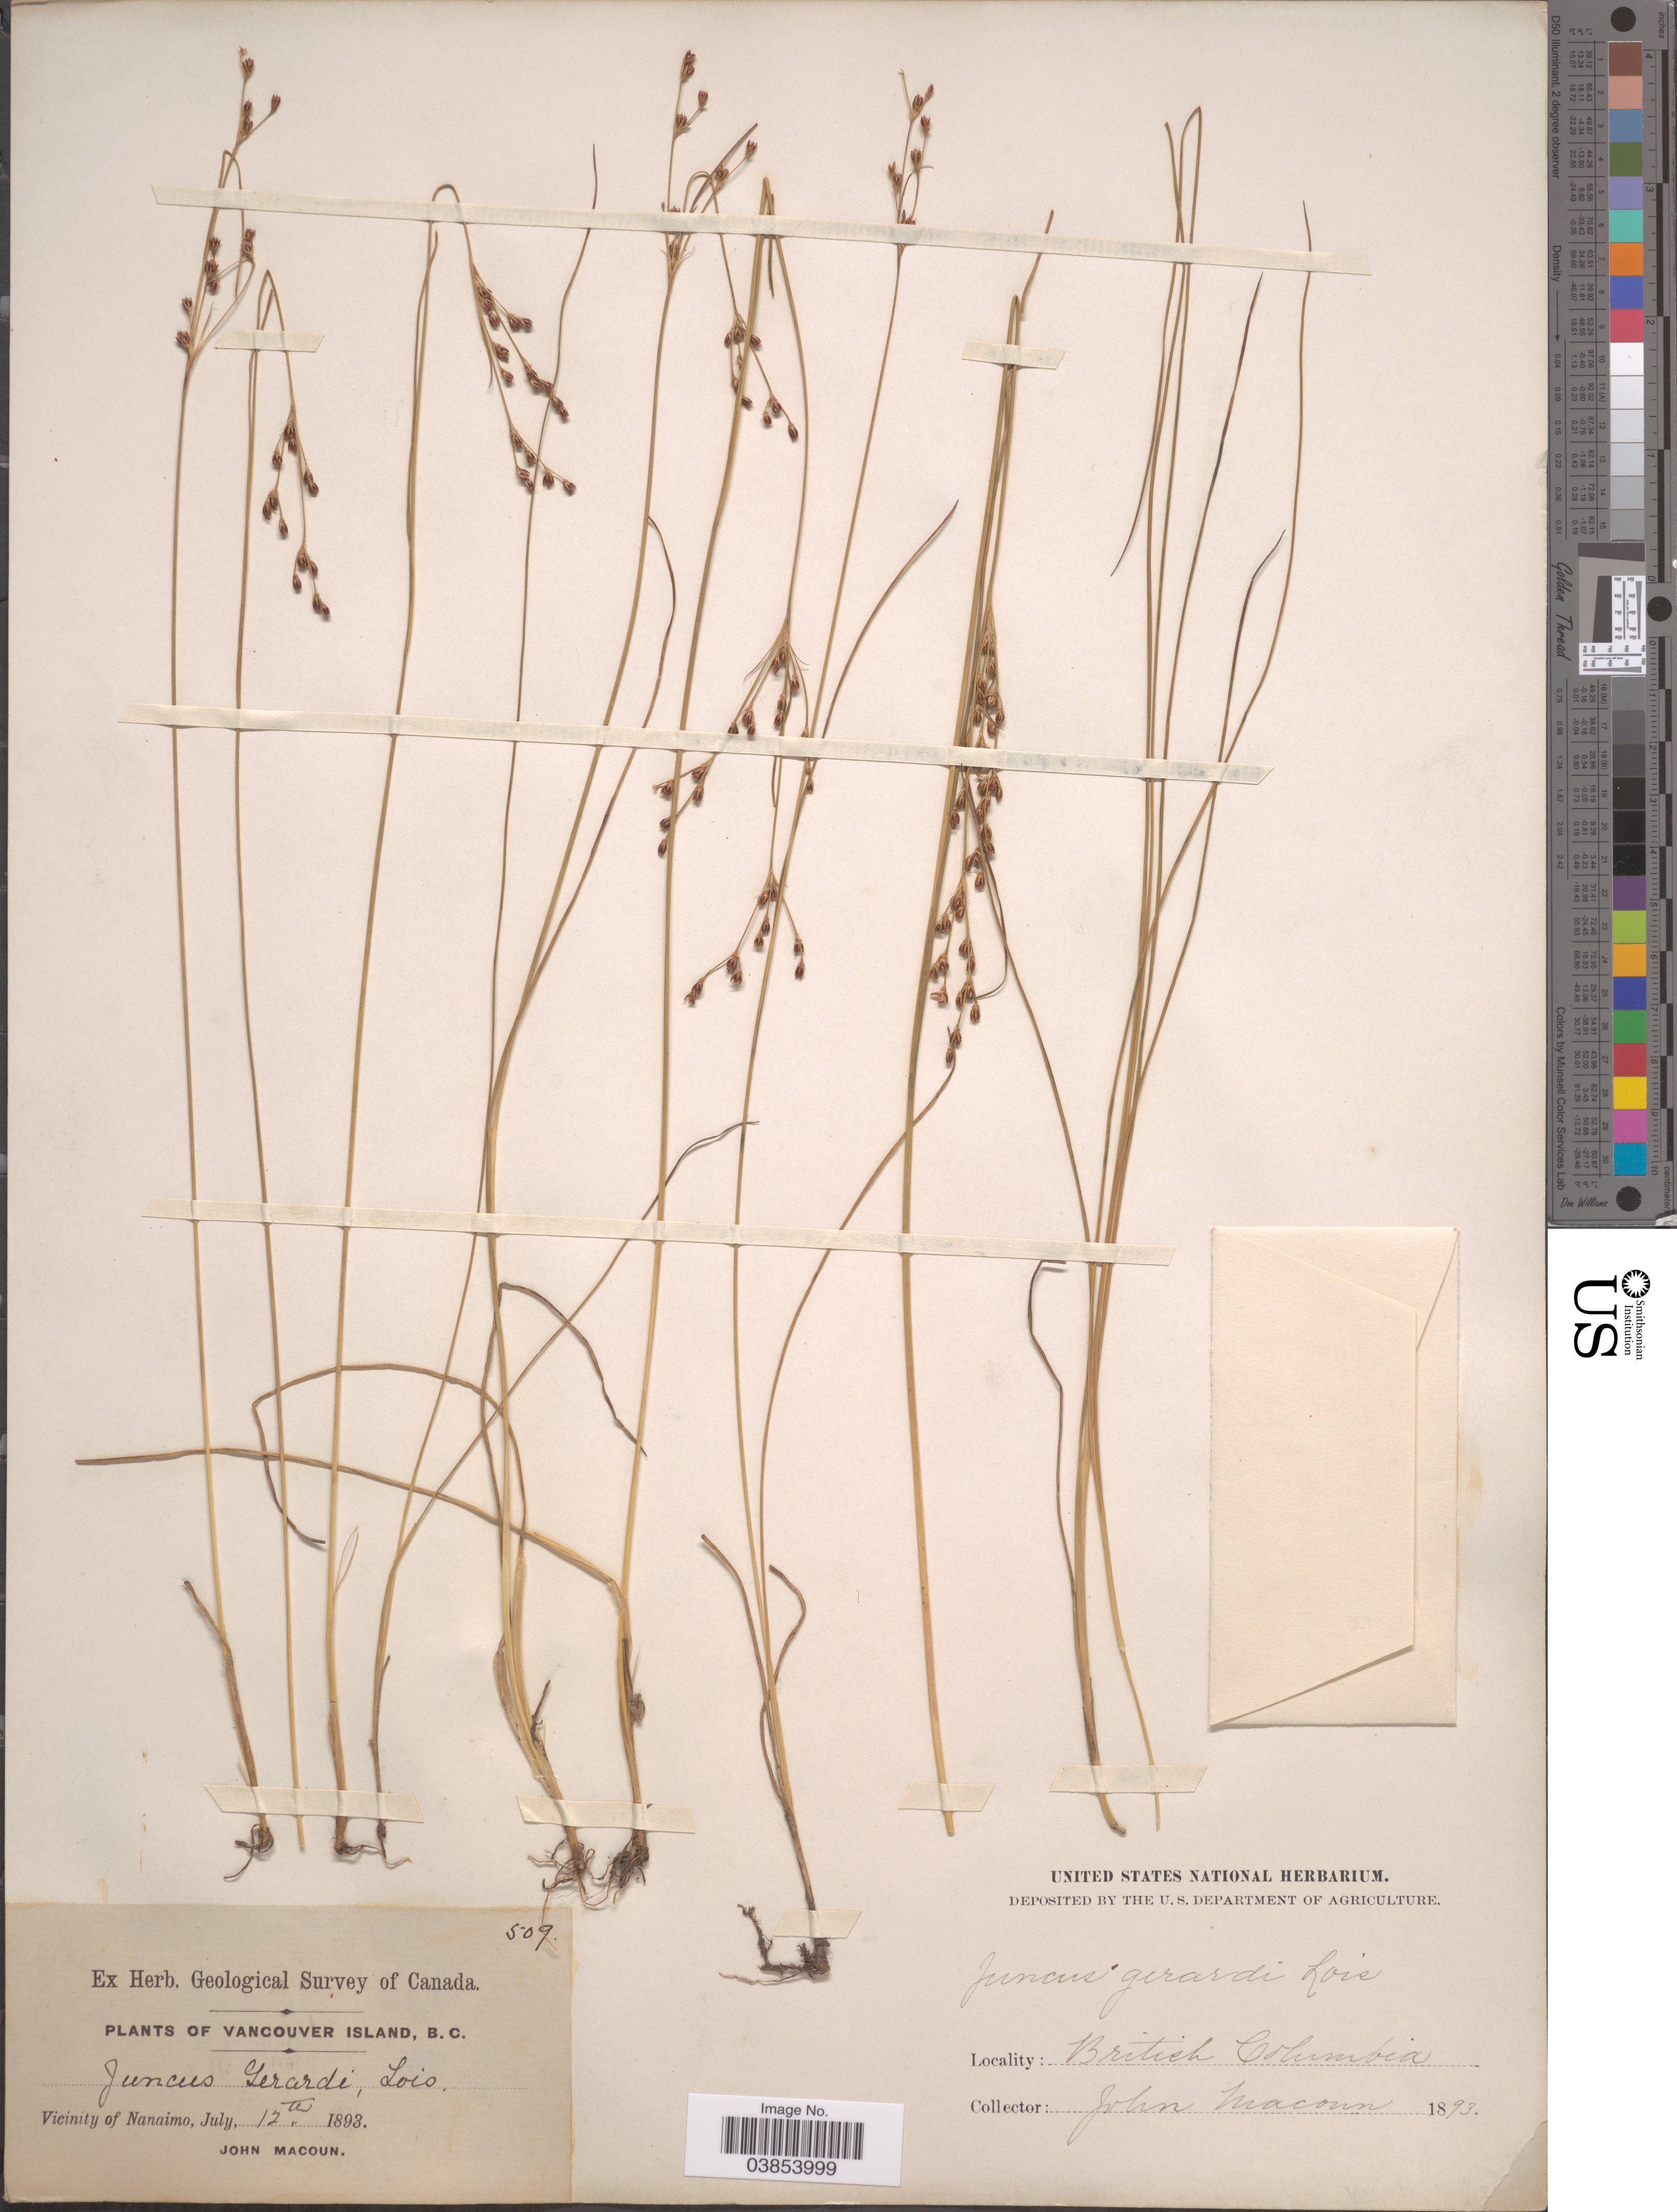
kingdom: Plantae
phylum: Tracheophyta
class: Liliopsida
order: Poales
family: Juncaceae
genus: Juncus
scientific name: Juncus gerardi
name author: Loisel.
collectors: J. Macoun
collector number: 509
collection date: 1893-07-12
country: Canada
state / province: British Columbia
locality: Vicinity of Nanaimo.